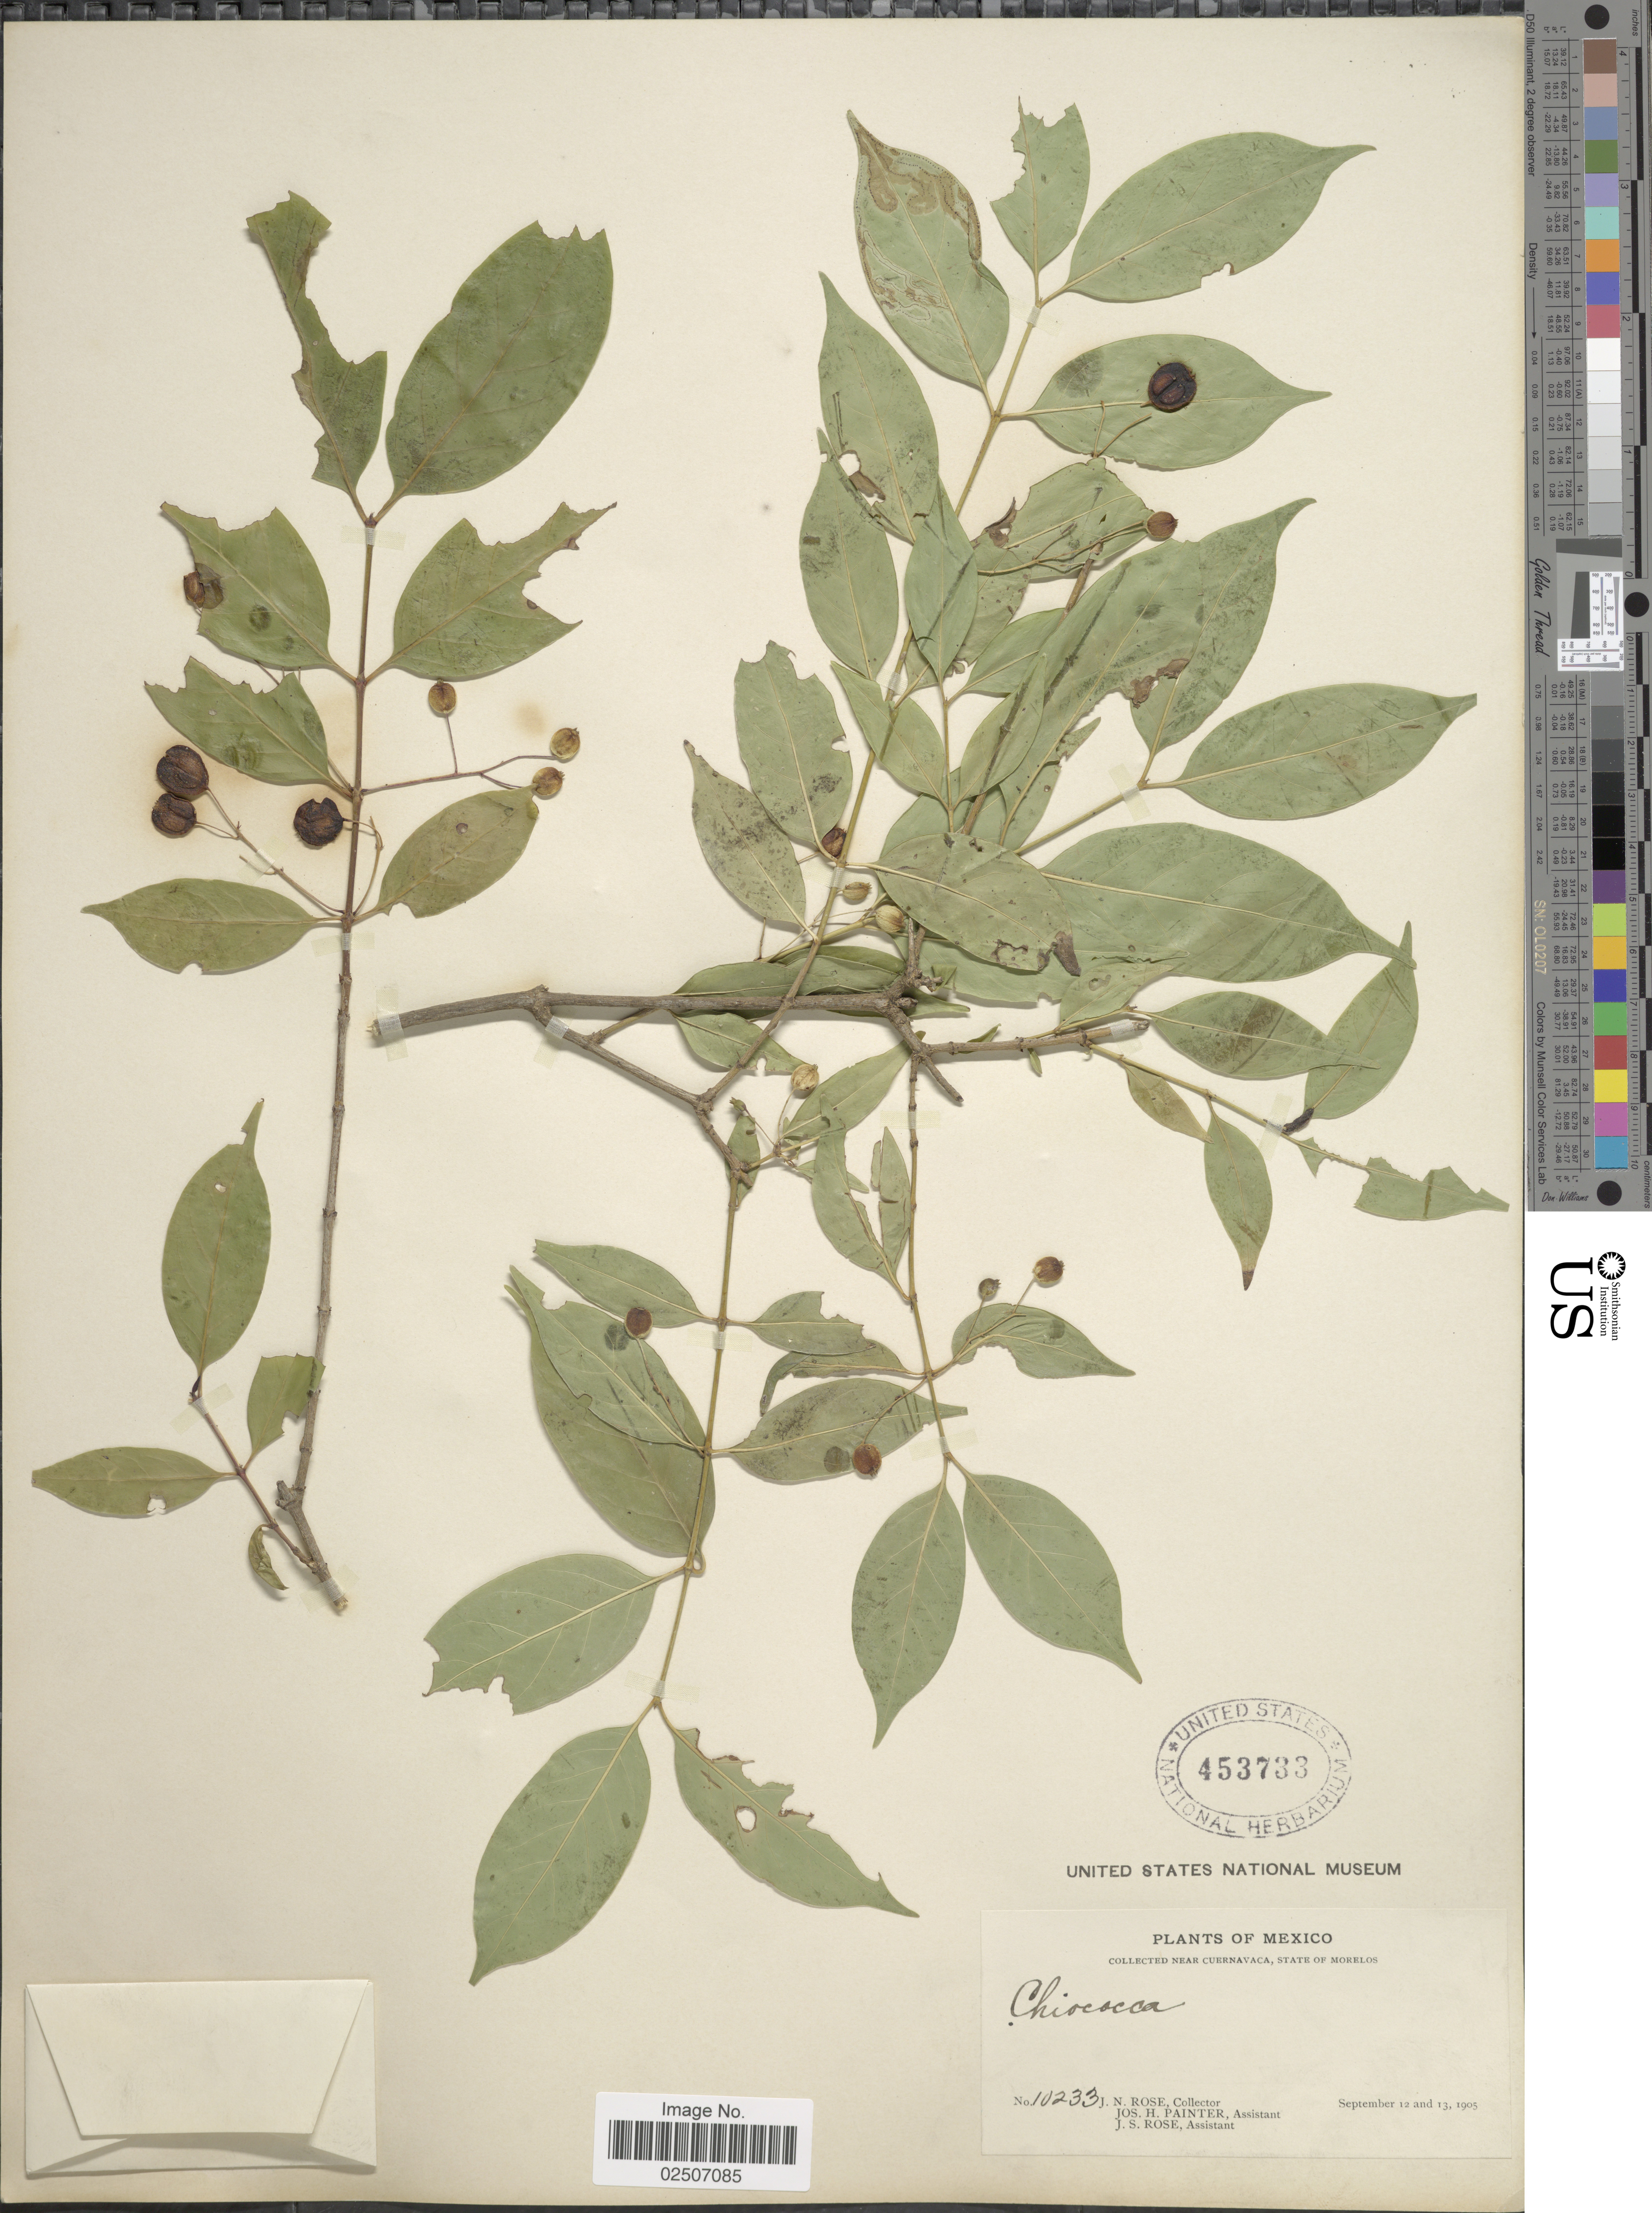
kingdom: Plantae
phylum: Tracheophyta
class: Magnoliopsida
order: Gentianales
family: Rubiaceae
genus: Chiococca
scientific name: Chiococca alba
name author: (L.) Hitchc.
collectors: J. N. Rose, J. H. Painter & J. S. Rose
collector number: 10233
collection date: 1905-09-12/1905-09-13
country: Mexico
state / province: Morelos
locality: Near Cuernavaca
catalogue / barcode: US 453733